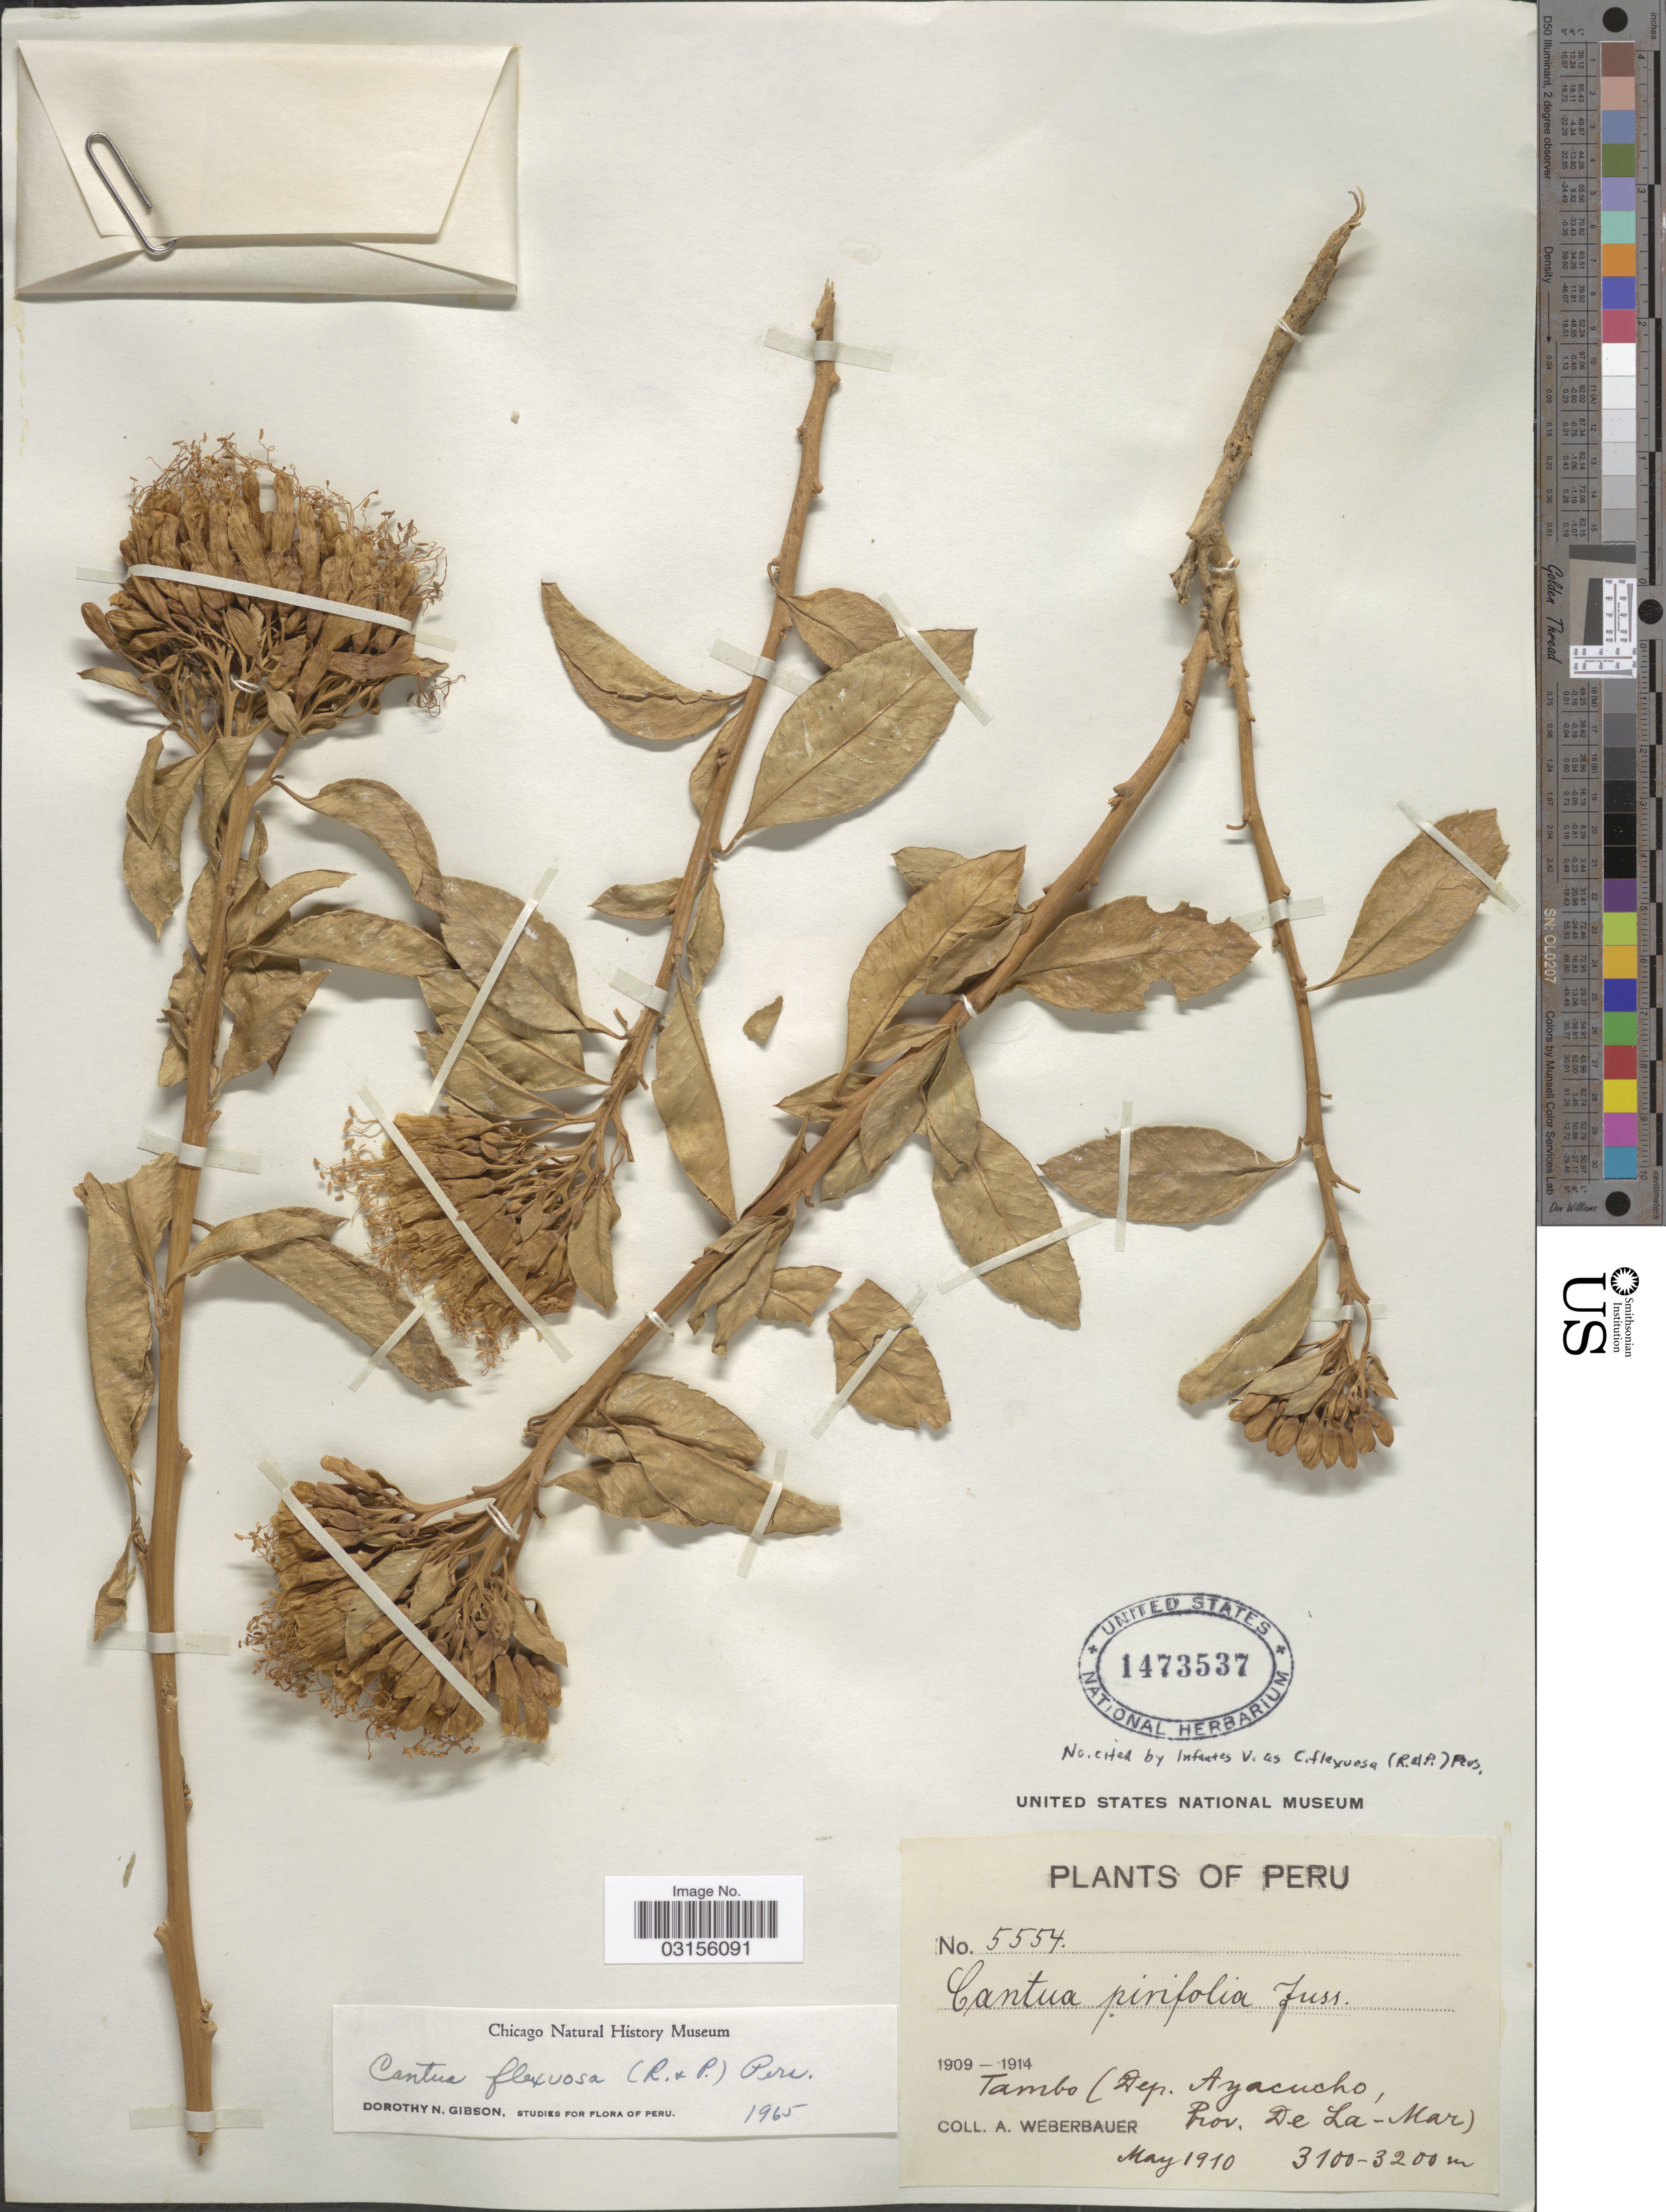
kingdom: Plantae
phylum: Tracheophyta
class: Magnoliopsida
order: Ericales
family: Polemoniaceae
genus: Cantua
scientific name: Cantua flexuosa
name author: (Ruiz & Pav.) Pers.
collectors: A. Weberbauer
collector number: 5554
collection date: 1910-05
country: Peru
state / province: Ayacucho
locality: Tambo (Dep. Ayacucho), Prov. De La - Mar).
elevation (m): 3100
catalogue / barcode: US 1473537